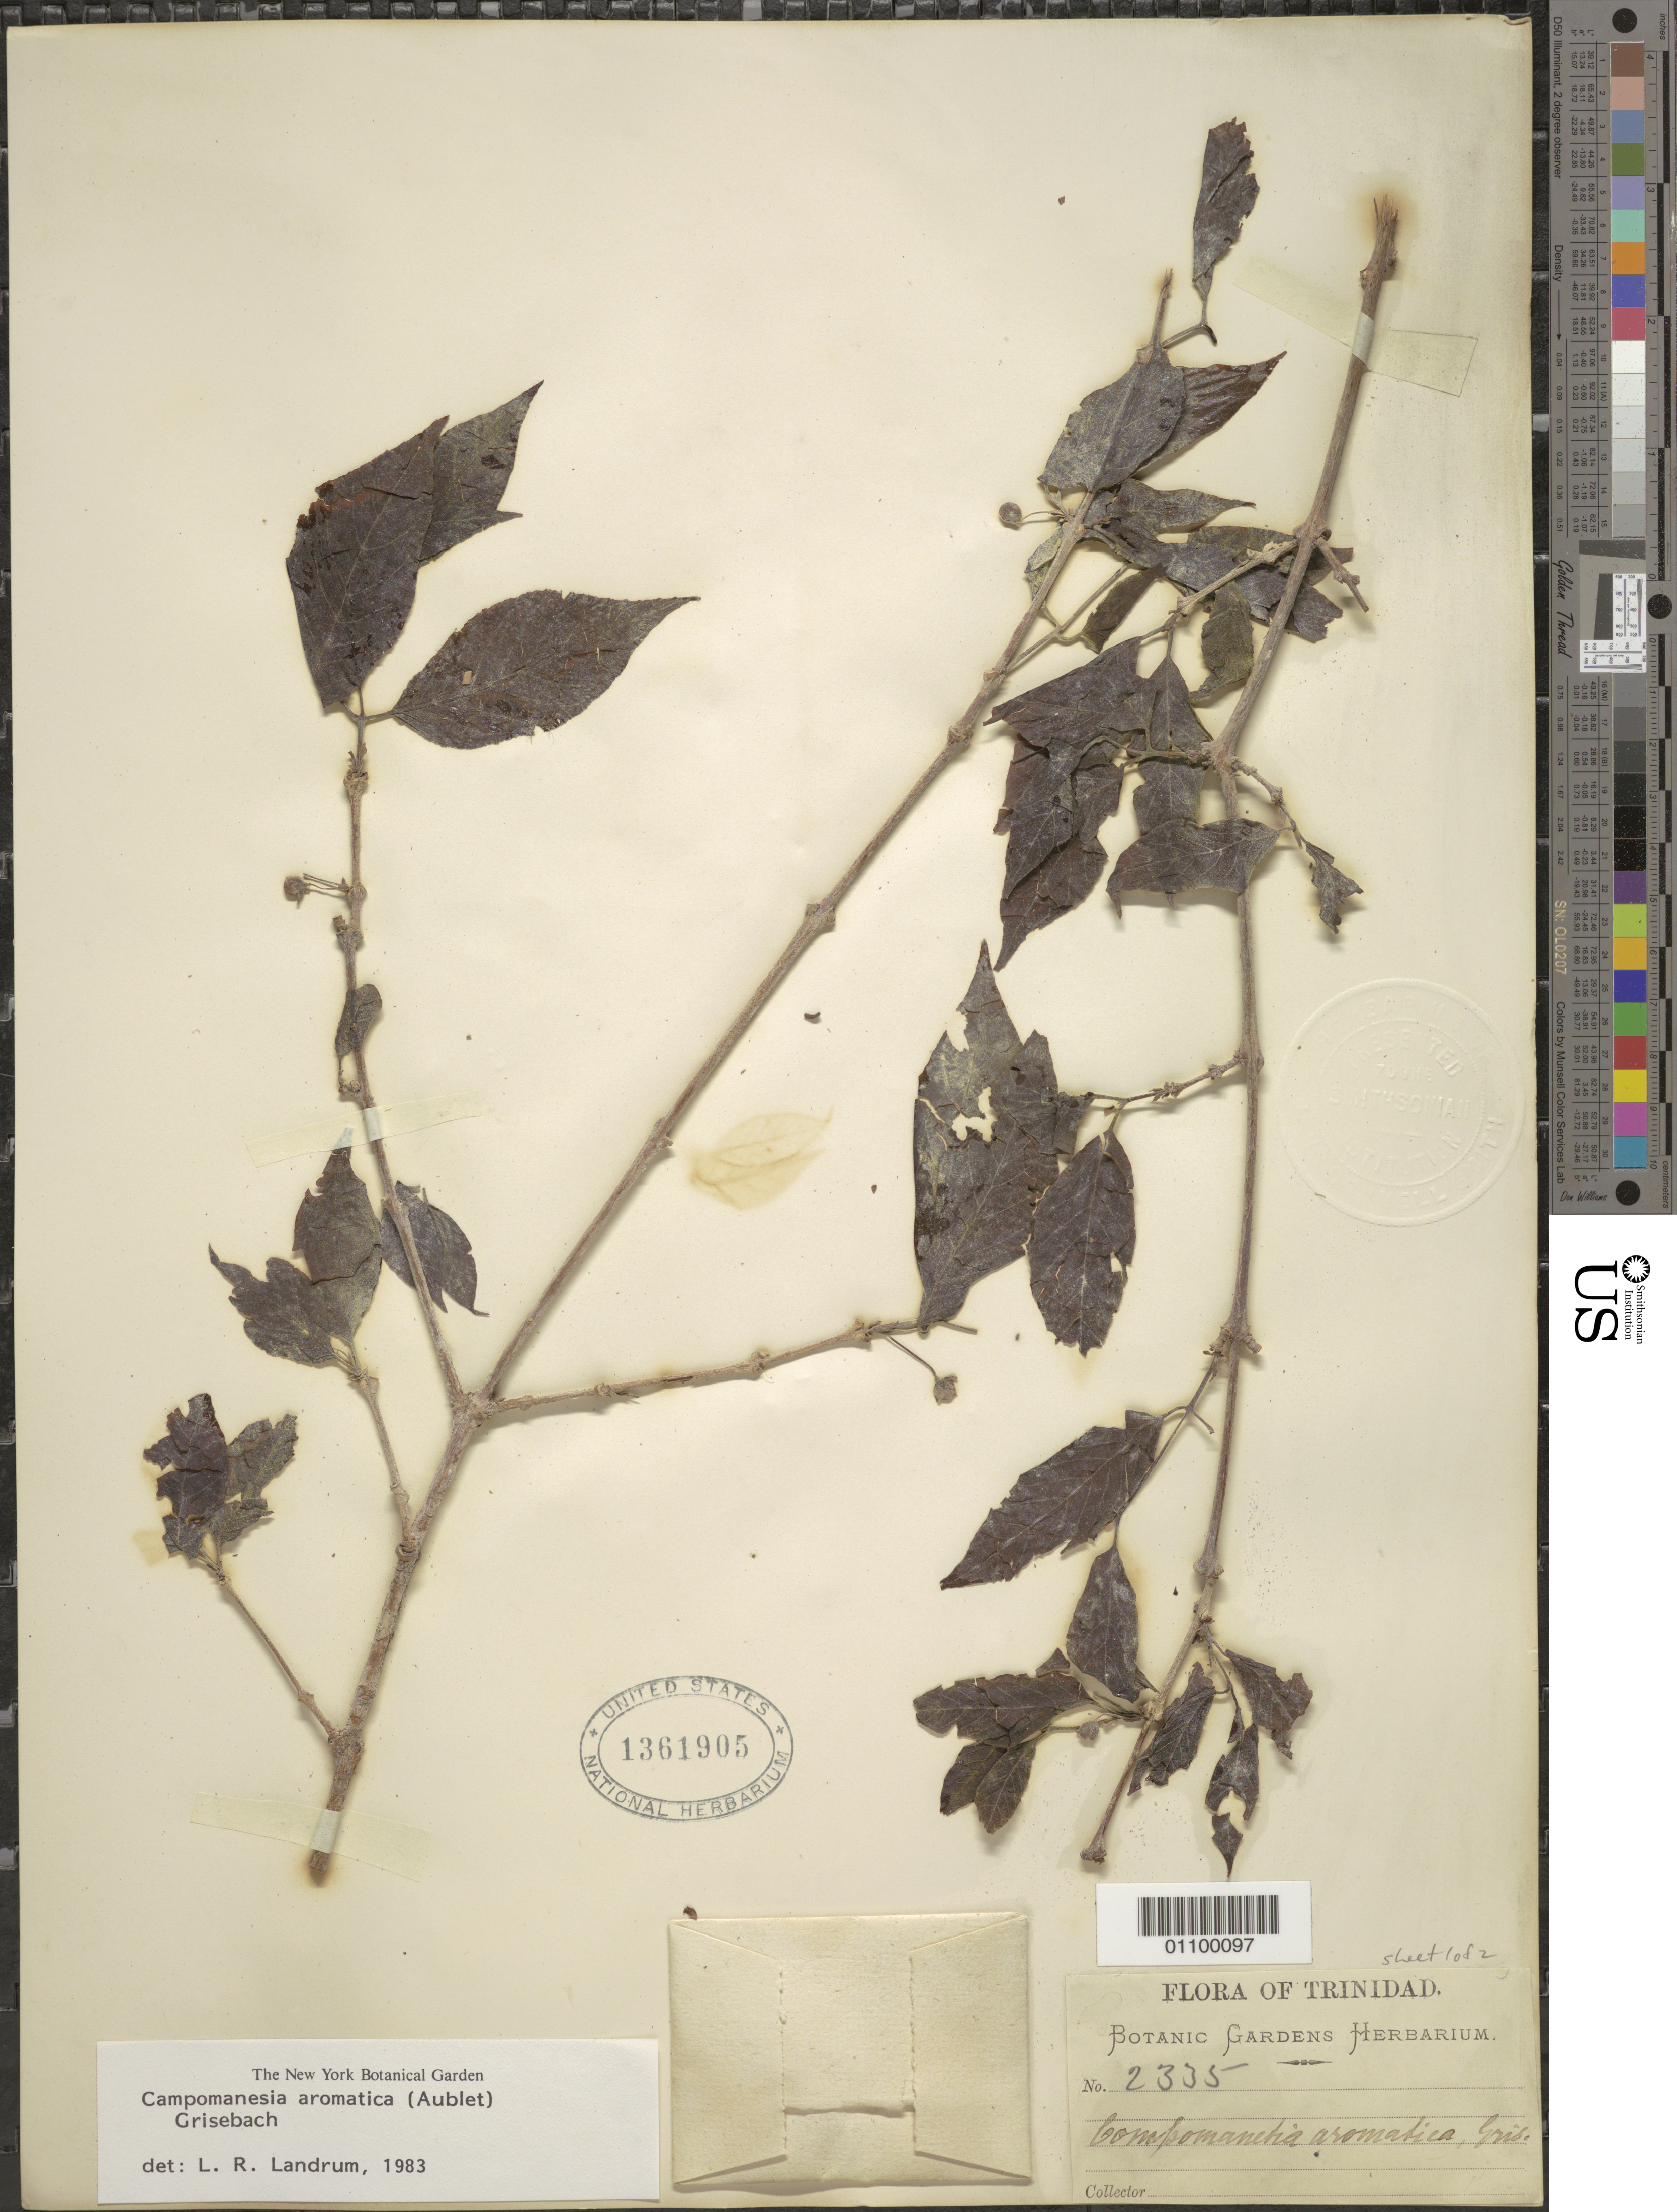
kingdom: Plantae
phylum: Tracheophyta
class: Magnoliopsida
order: Myrtales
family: Myrtaceae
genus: Campomanesia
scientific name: Campomanesia aromatica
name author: (Aubl.) Griseb.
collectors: Botanic Gardens Herbarium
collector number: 2335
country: Trinidad and Tobago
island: Trinidad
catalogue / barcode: US 1361905